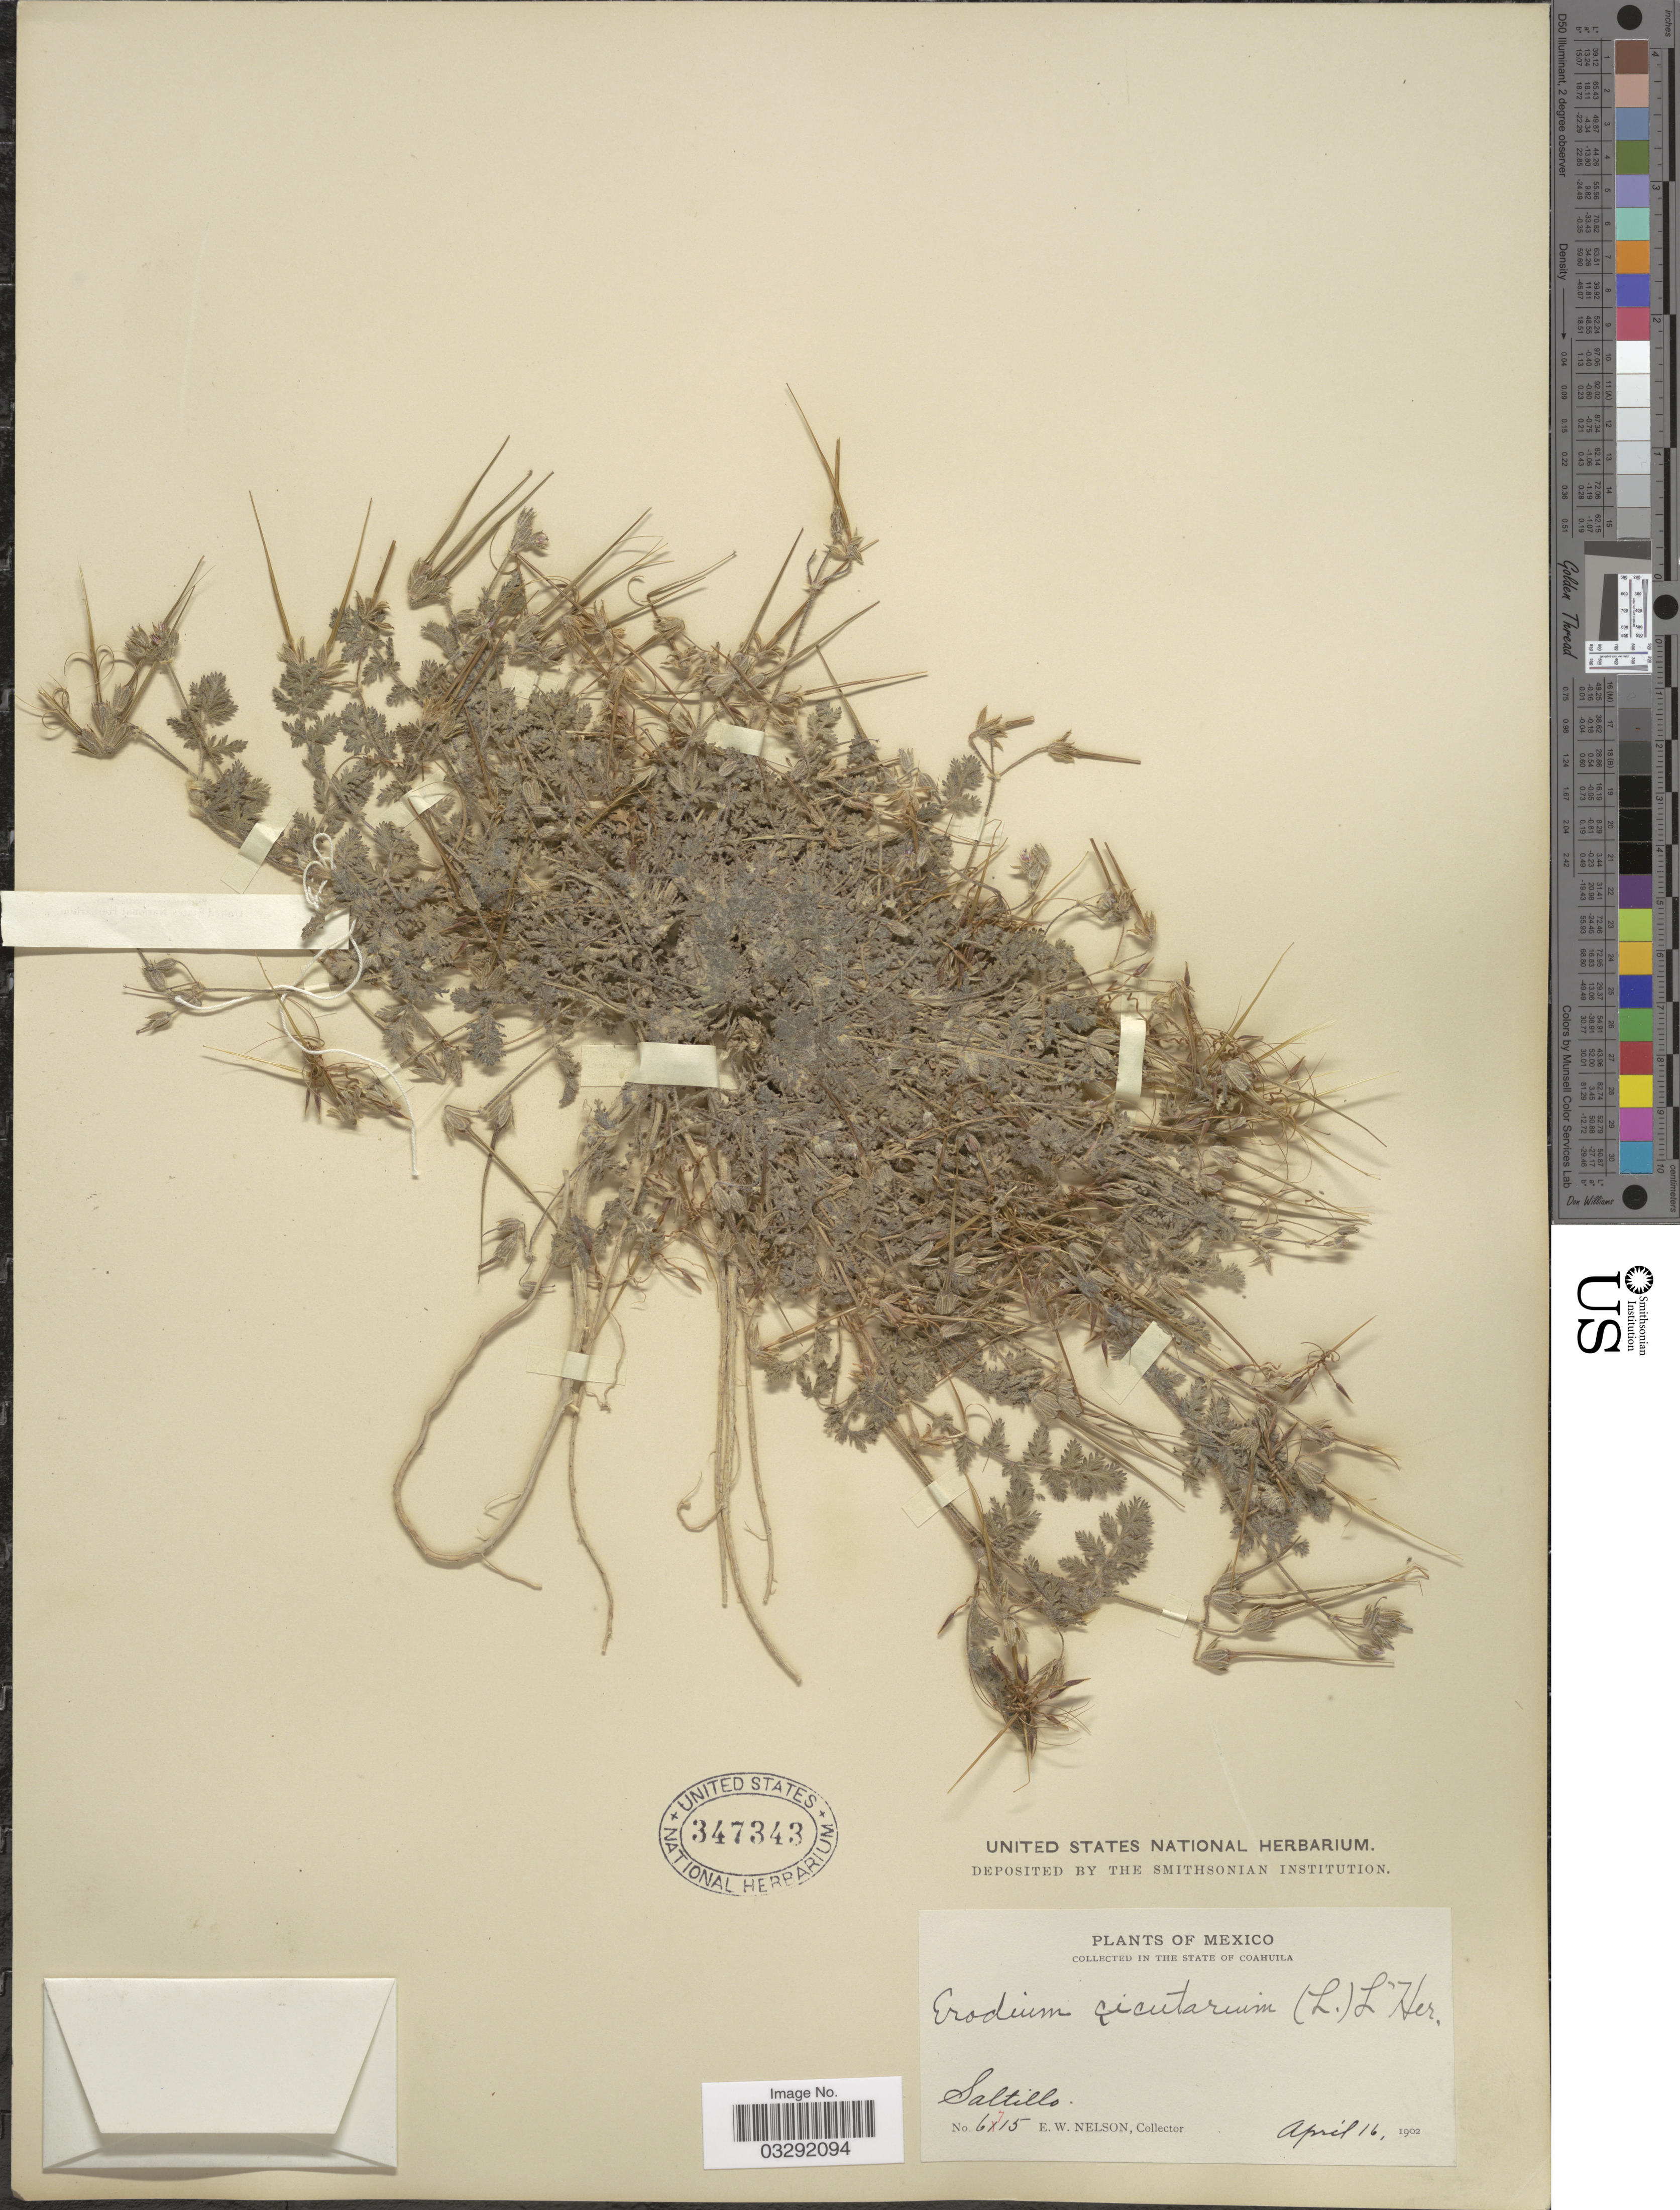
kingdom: Plantae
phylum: Tracheophyta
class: Magnoliopsida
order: Geraniales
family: Geraniaceae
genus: Erodium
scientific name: Erodium cicutarium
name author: (L.) L'Hér.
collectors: E. W. Nelson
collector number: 6715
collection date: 1902-04-16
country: Mexico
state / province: Coahuila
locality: Saltillo.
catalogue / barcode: US 347343